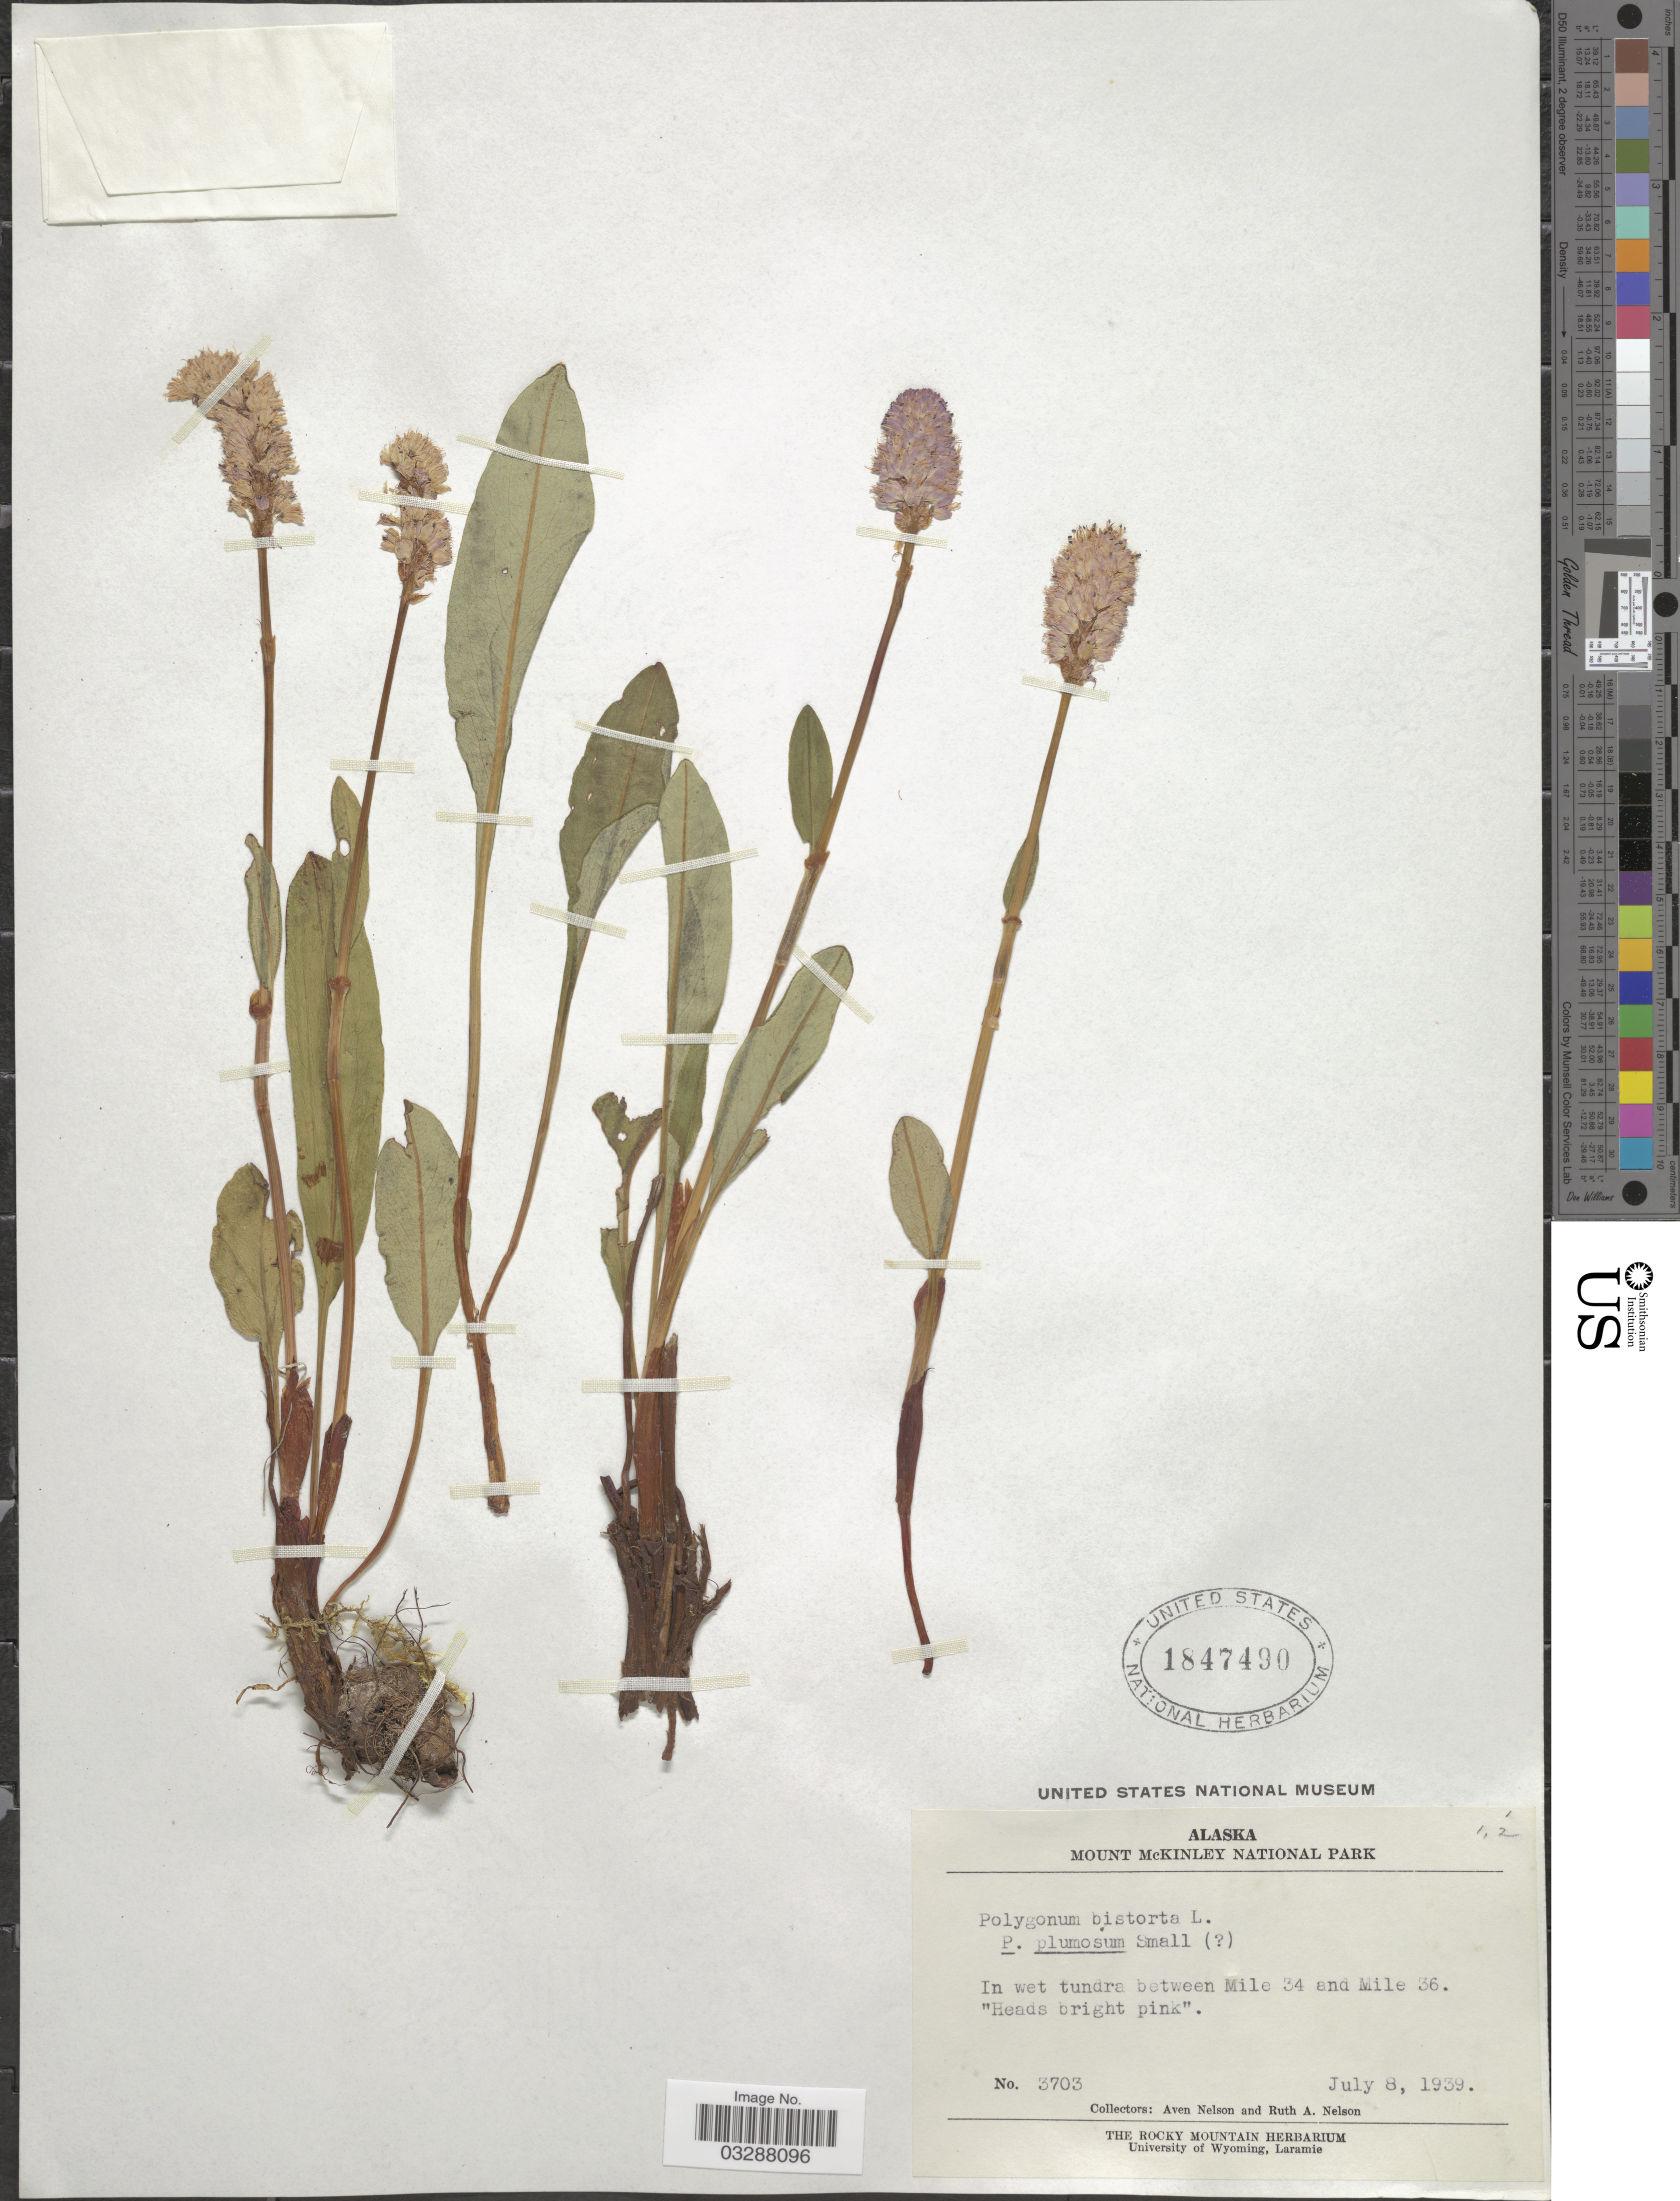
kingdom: Plantae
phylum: Tracheophyta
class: Magnoliopsida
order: Caryophyllales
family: Polygonaceae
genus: Bistorta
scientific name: Bistorta plumosa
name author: (Small) Greene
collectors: A. Nelson & R. A. Nelson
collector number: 3703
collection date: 1939-07-08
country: United States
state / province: Alaska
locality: Mount McKinley National Park. In wet tundra between Mile 34 and Mile 36.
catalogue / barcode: US 1847490